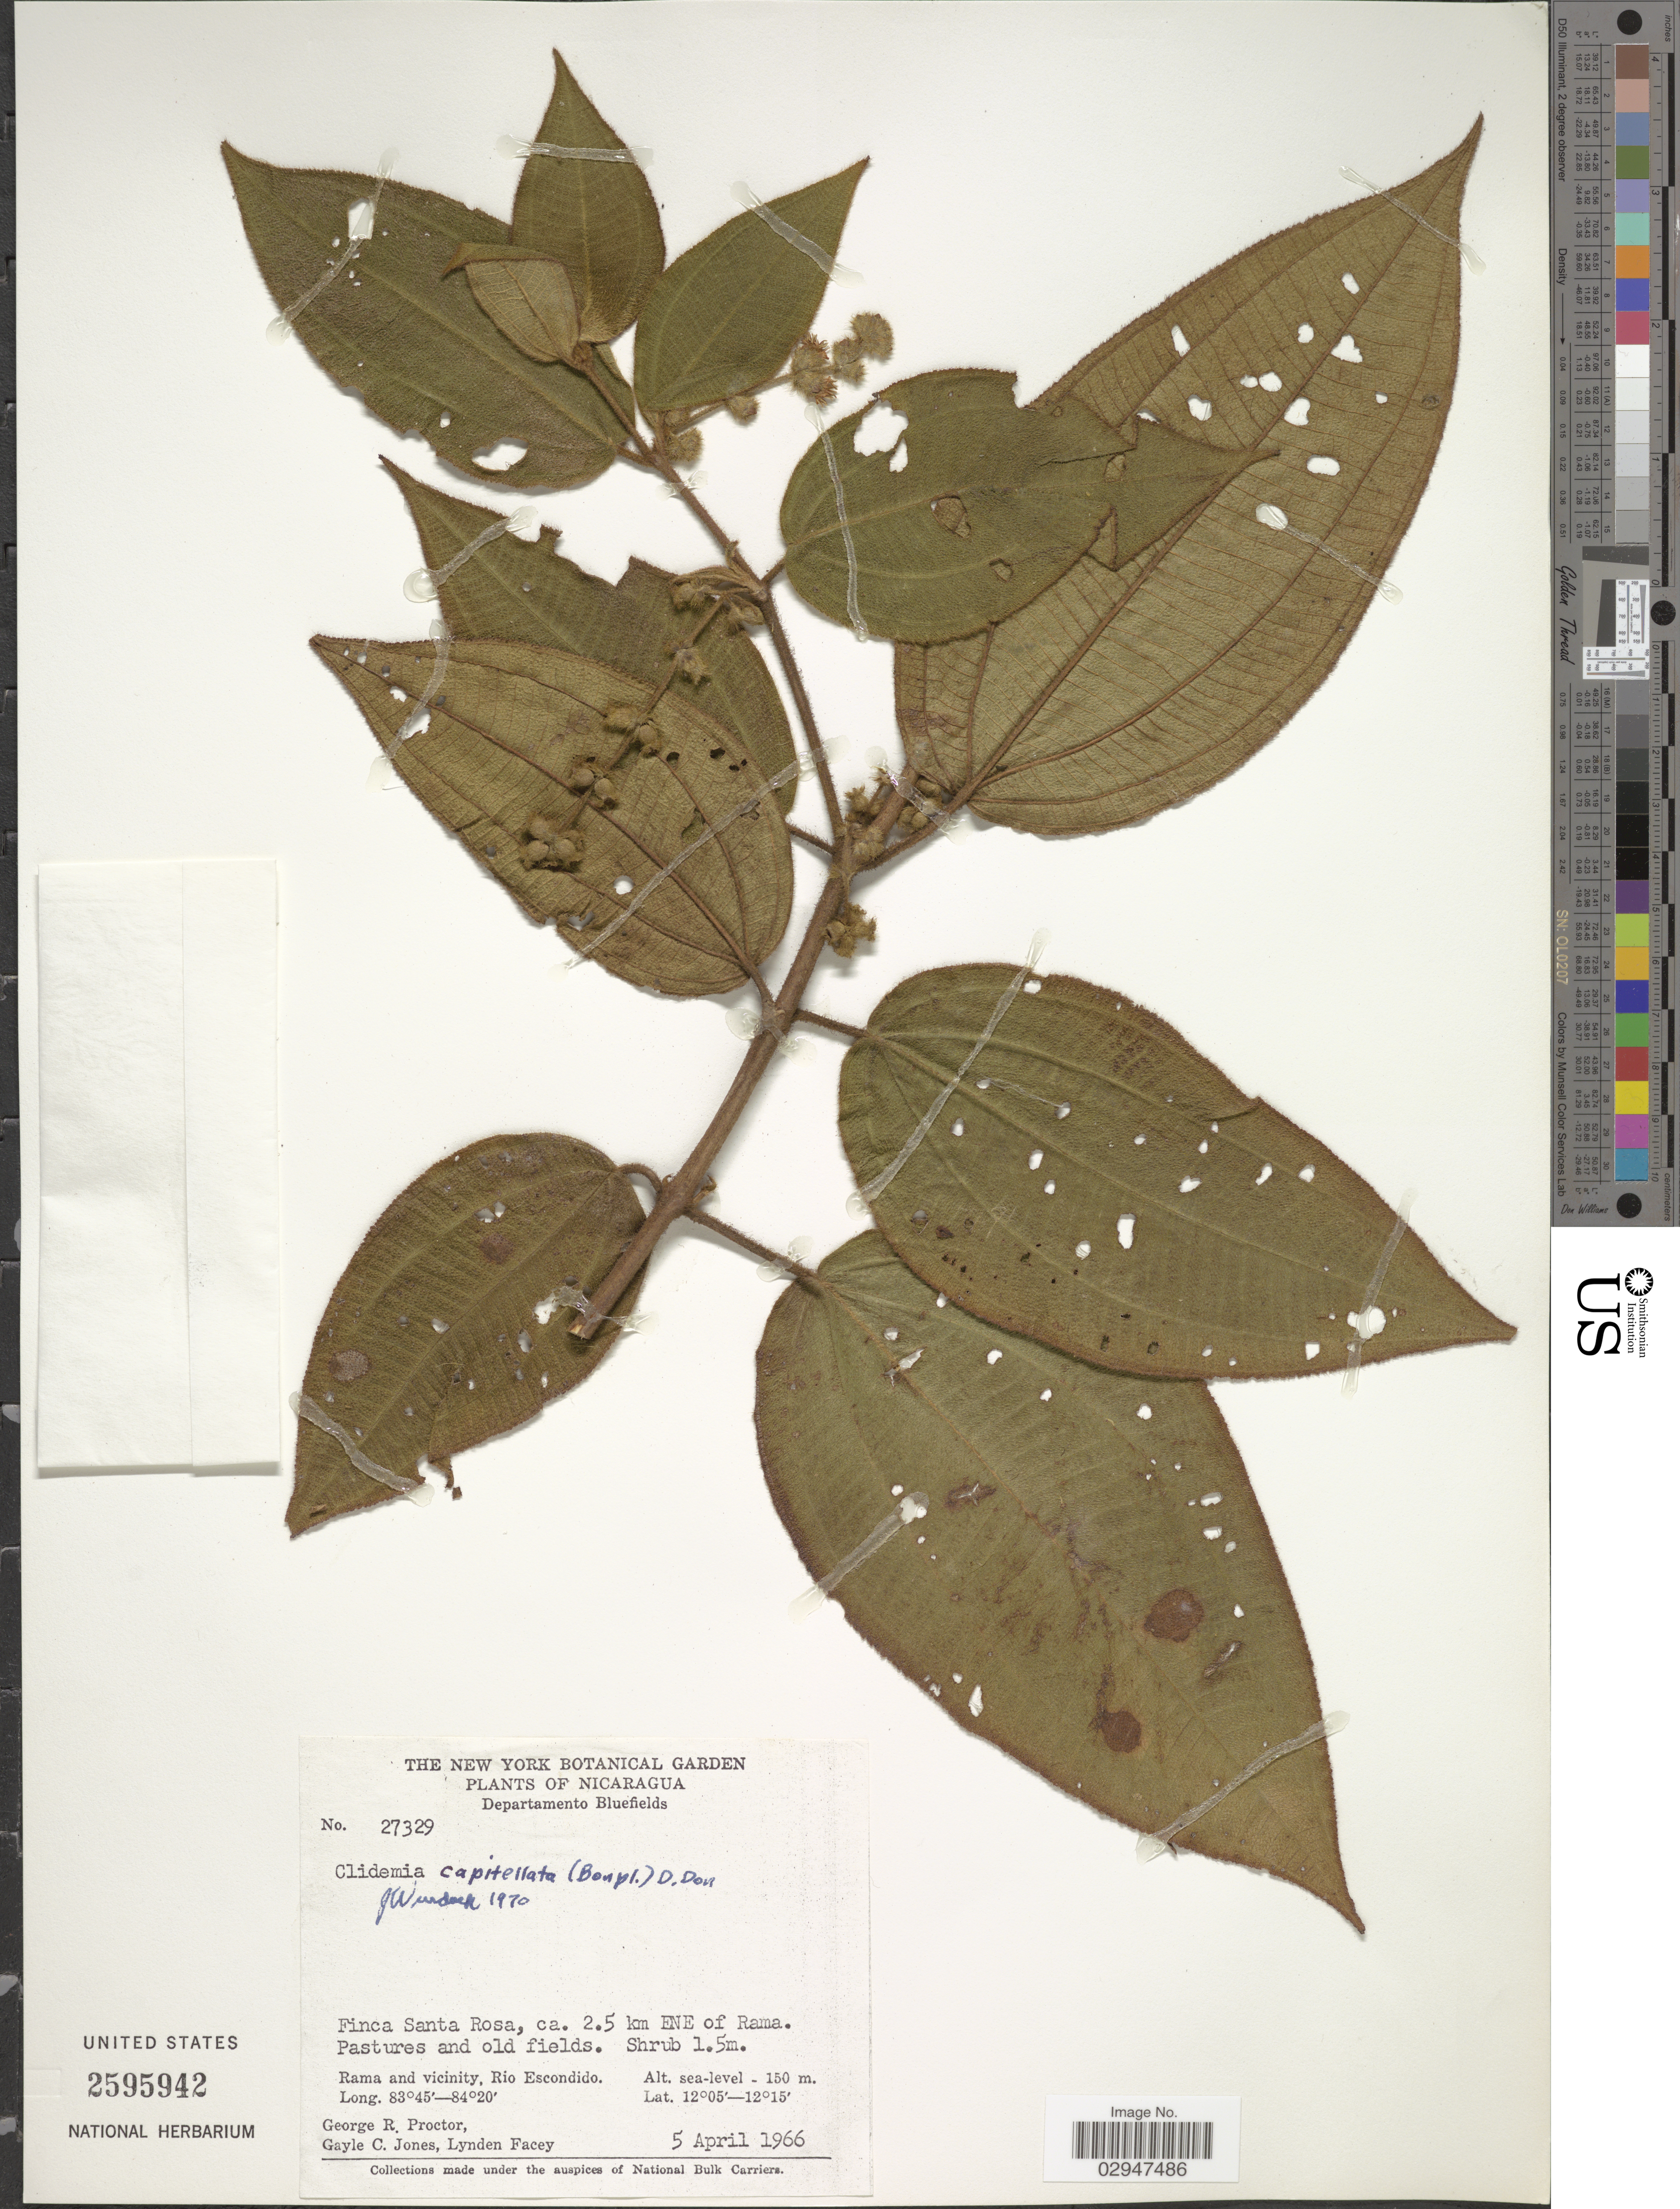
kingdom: Plantae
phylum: Tracheophyta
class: Magnoliopsida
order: Myrtales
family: Melastomataceae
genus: Clidemia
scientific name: Clidemia capitellata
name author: (Bonpl.) D. Don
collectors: G. Proctor, G. C. Jones & L. Facey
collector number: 27329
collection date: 1966-04-05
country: Nicaragua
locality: Departamento Bluefields. Finca Santa Rosa, ca. 2.5 km ENE of Rama. Rama and vicinity, Rio Escondido.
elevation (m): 0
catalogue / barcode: US 2595942